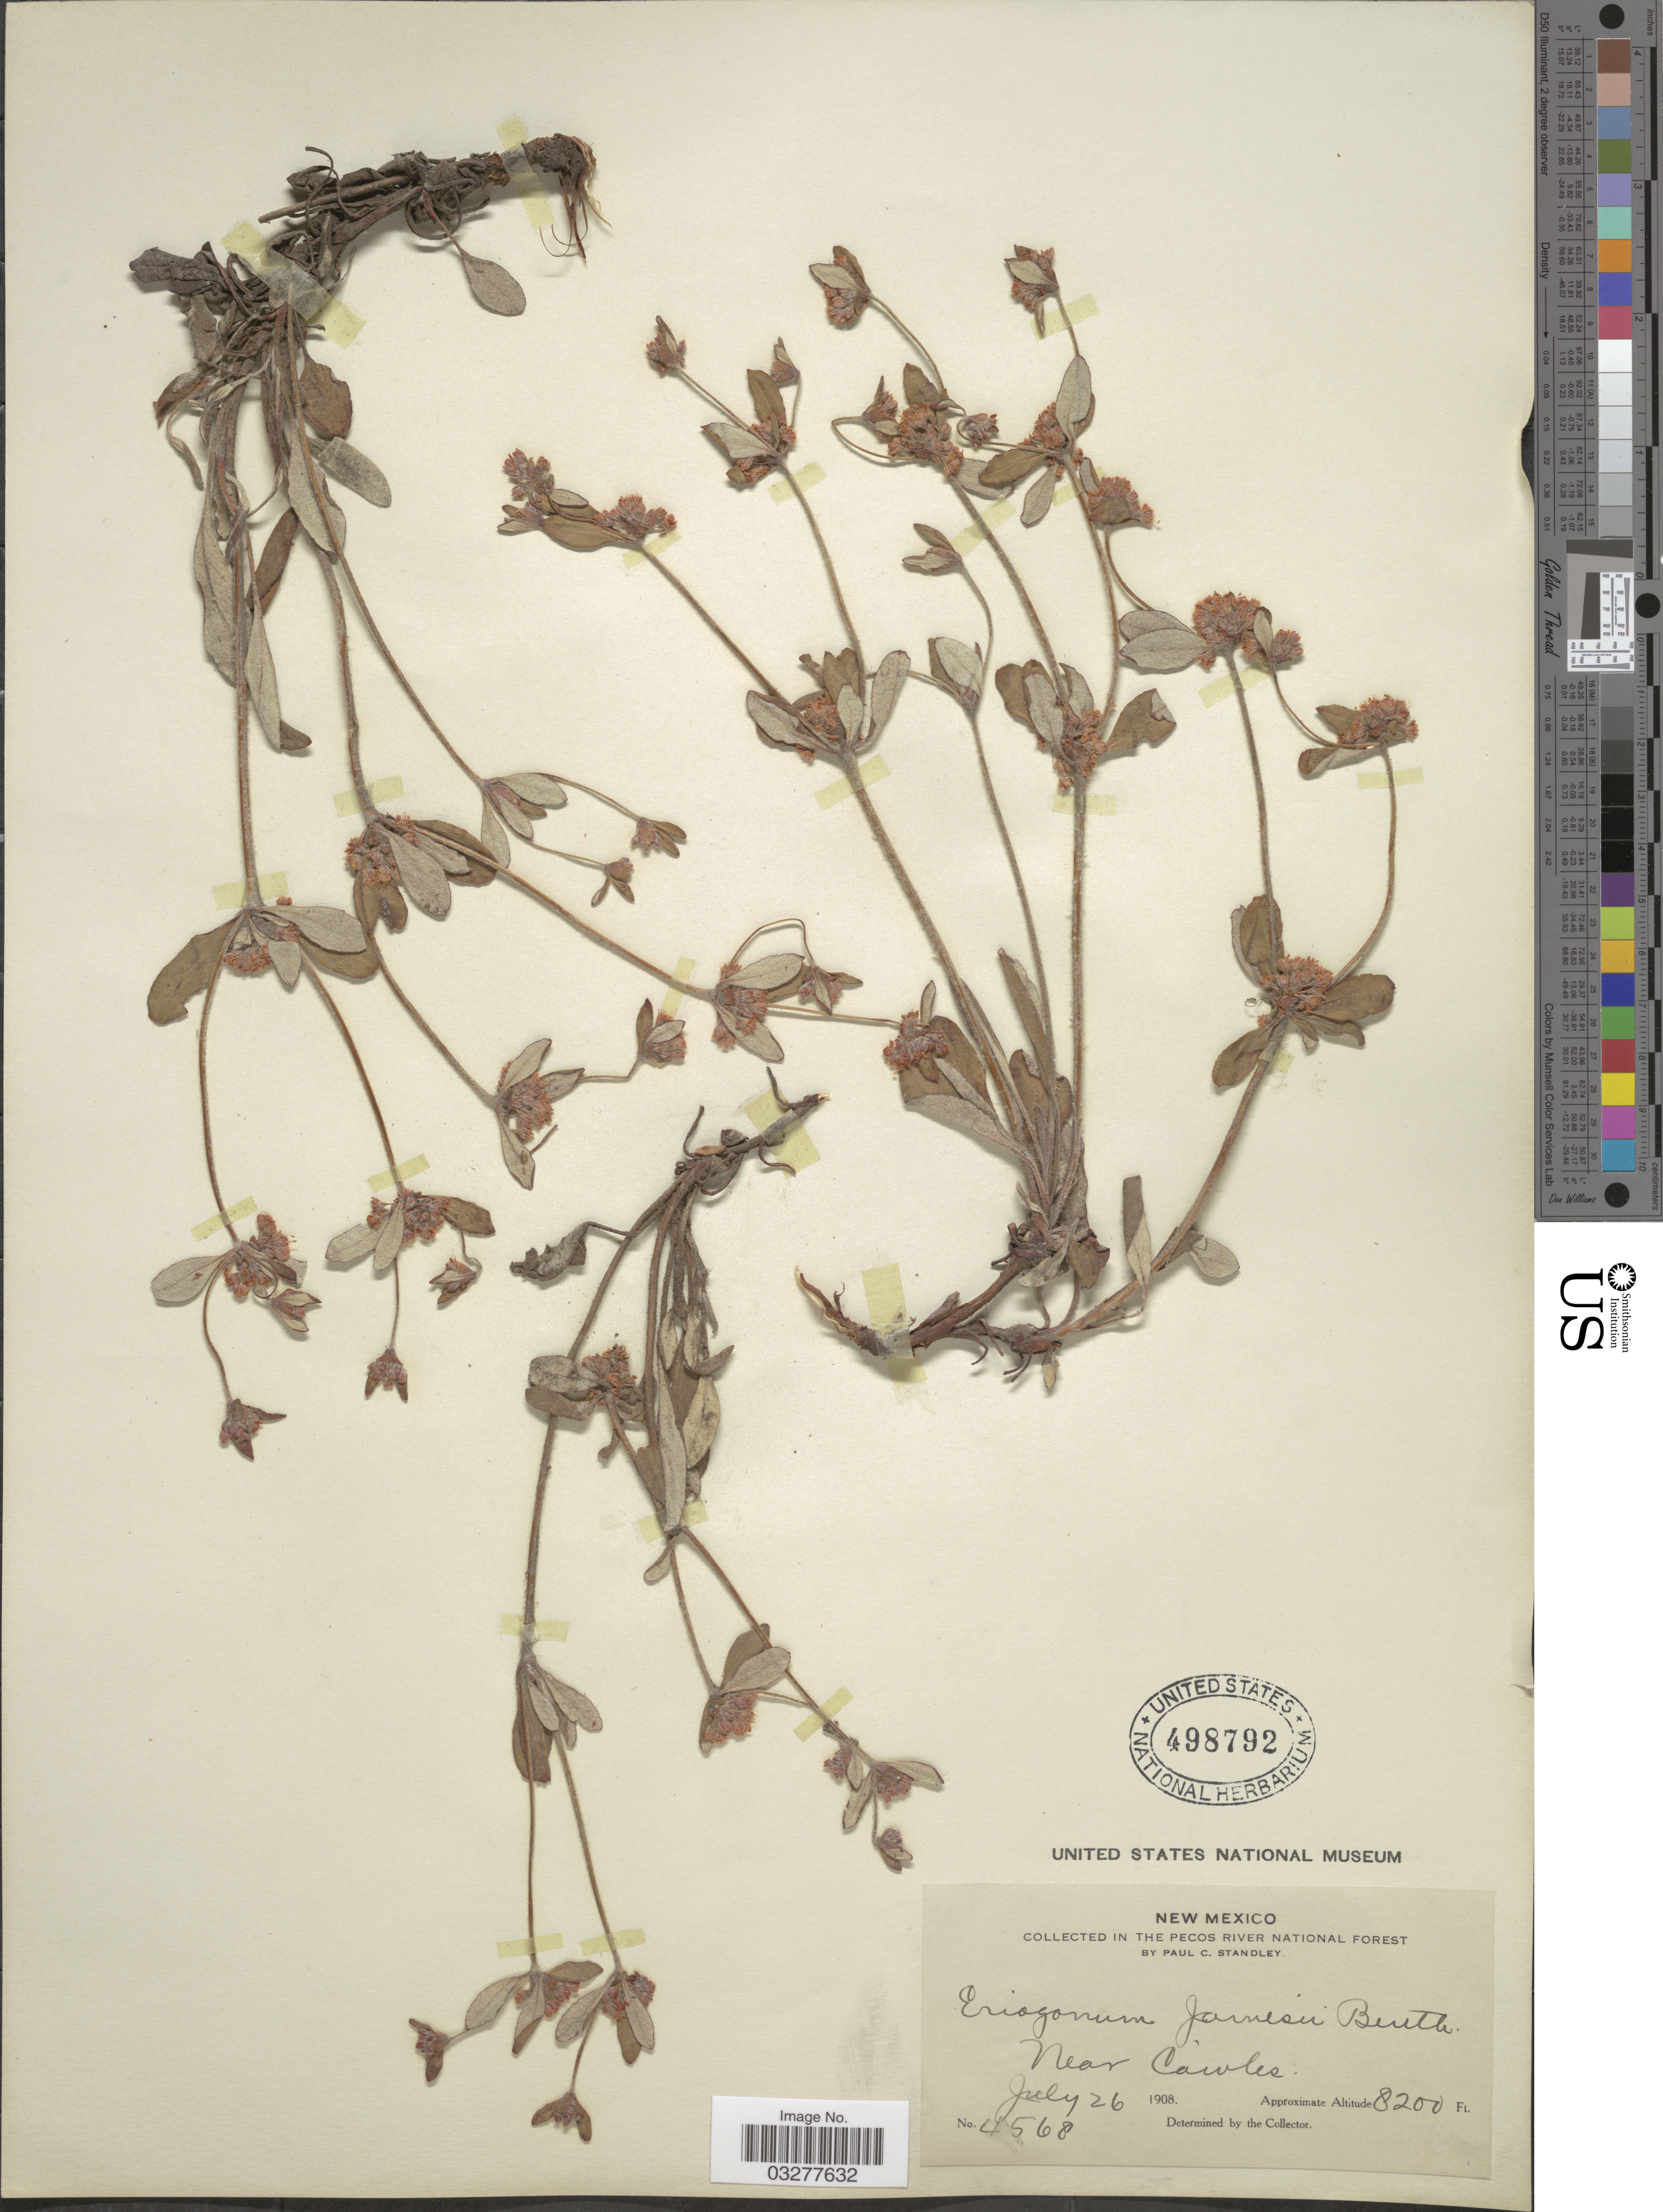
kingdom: Plantae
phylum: Tracheophyta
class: Magnoliopsida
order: Caryophyllales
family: Polygonaceae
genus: Eriogonum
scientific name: Eriogonum jamesii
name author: Benth.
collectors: P. C. Standley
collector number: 4568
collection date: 1908-07-26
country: United States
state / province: New Mexico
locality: In The Pecos River National Forest. Near Cowles.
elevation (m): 2499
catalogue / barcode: US 498792